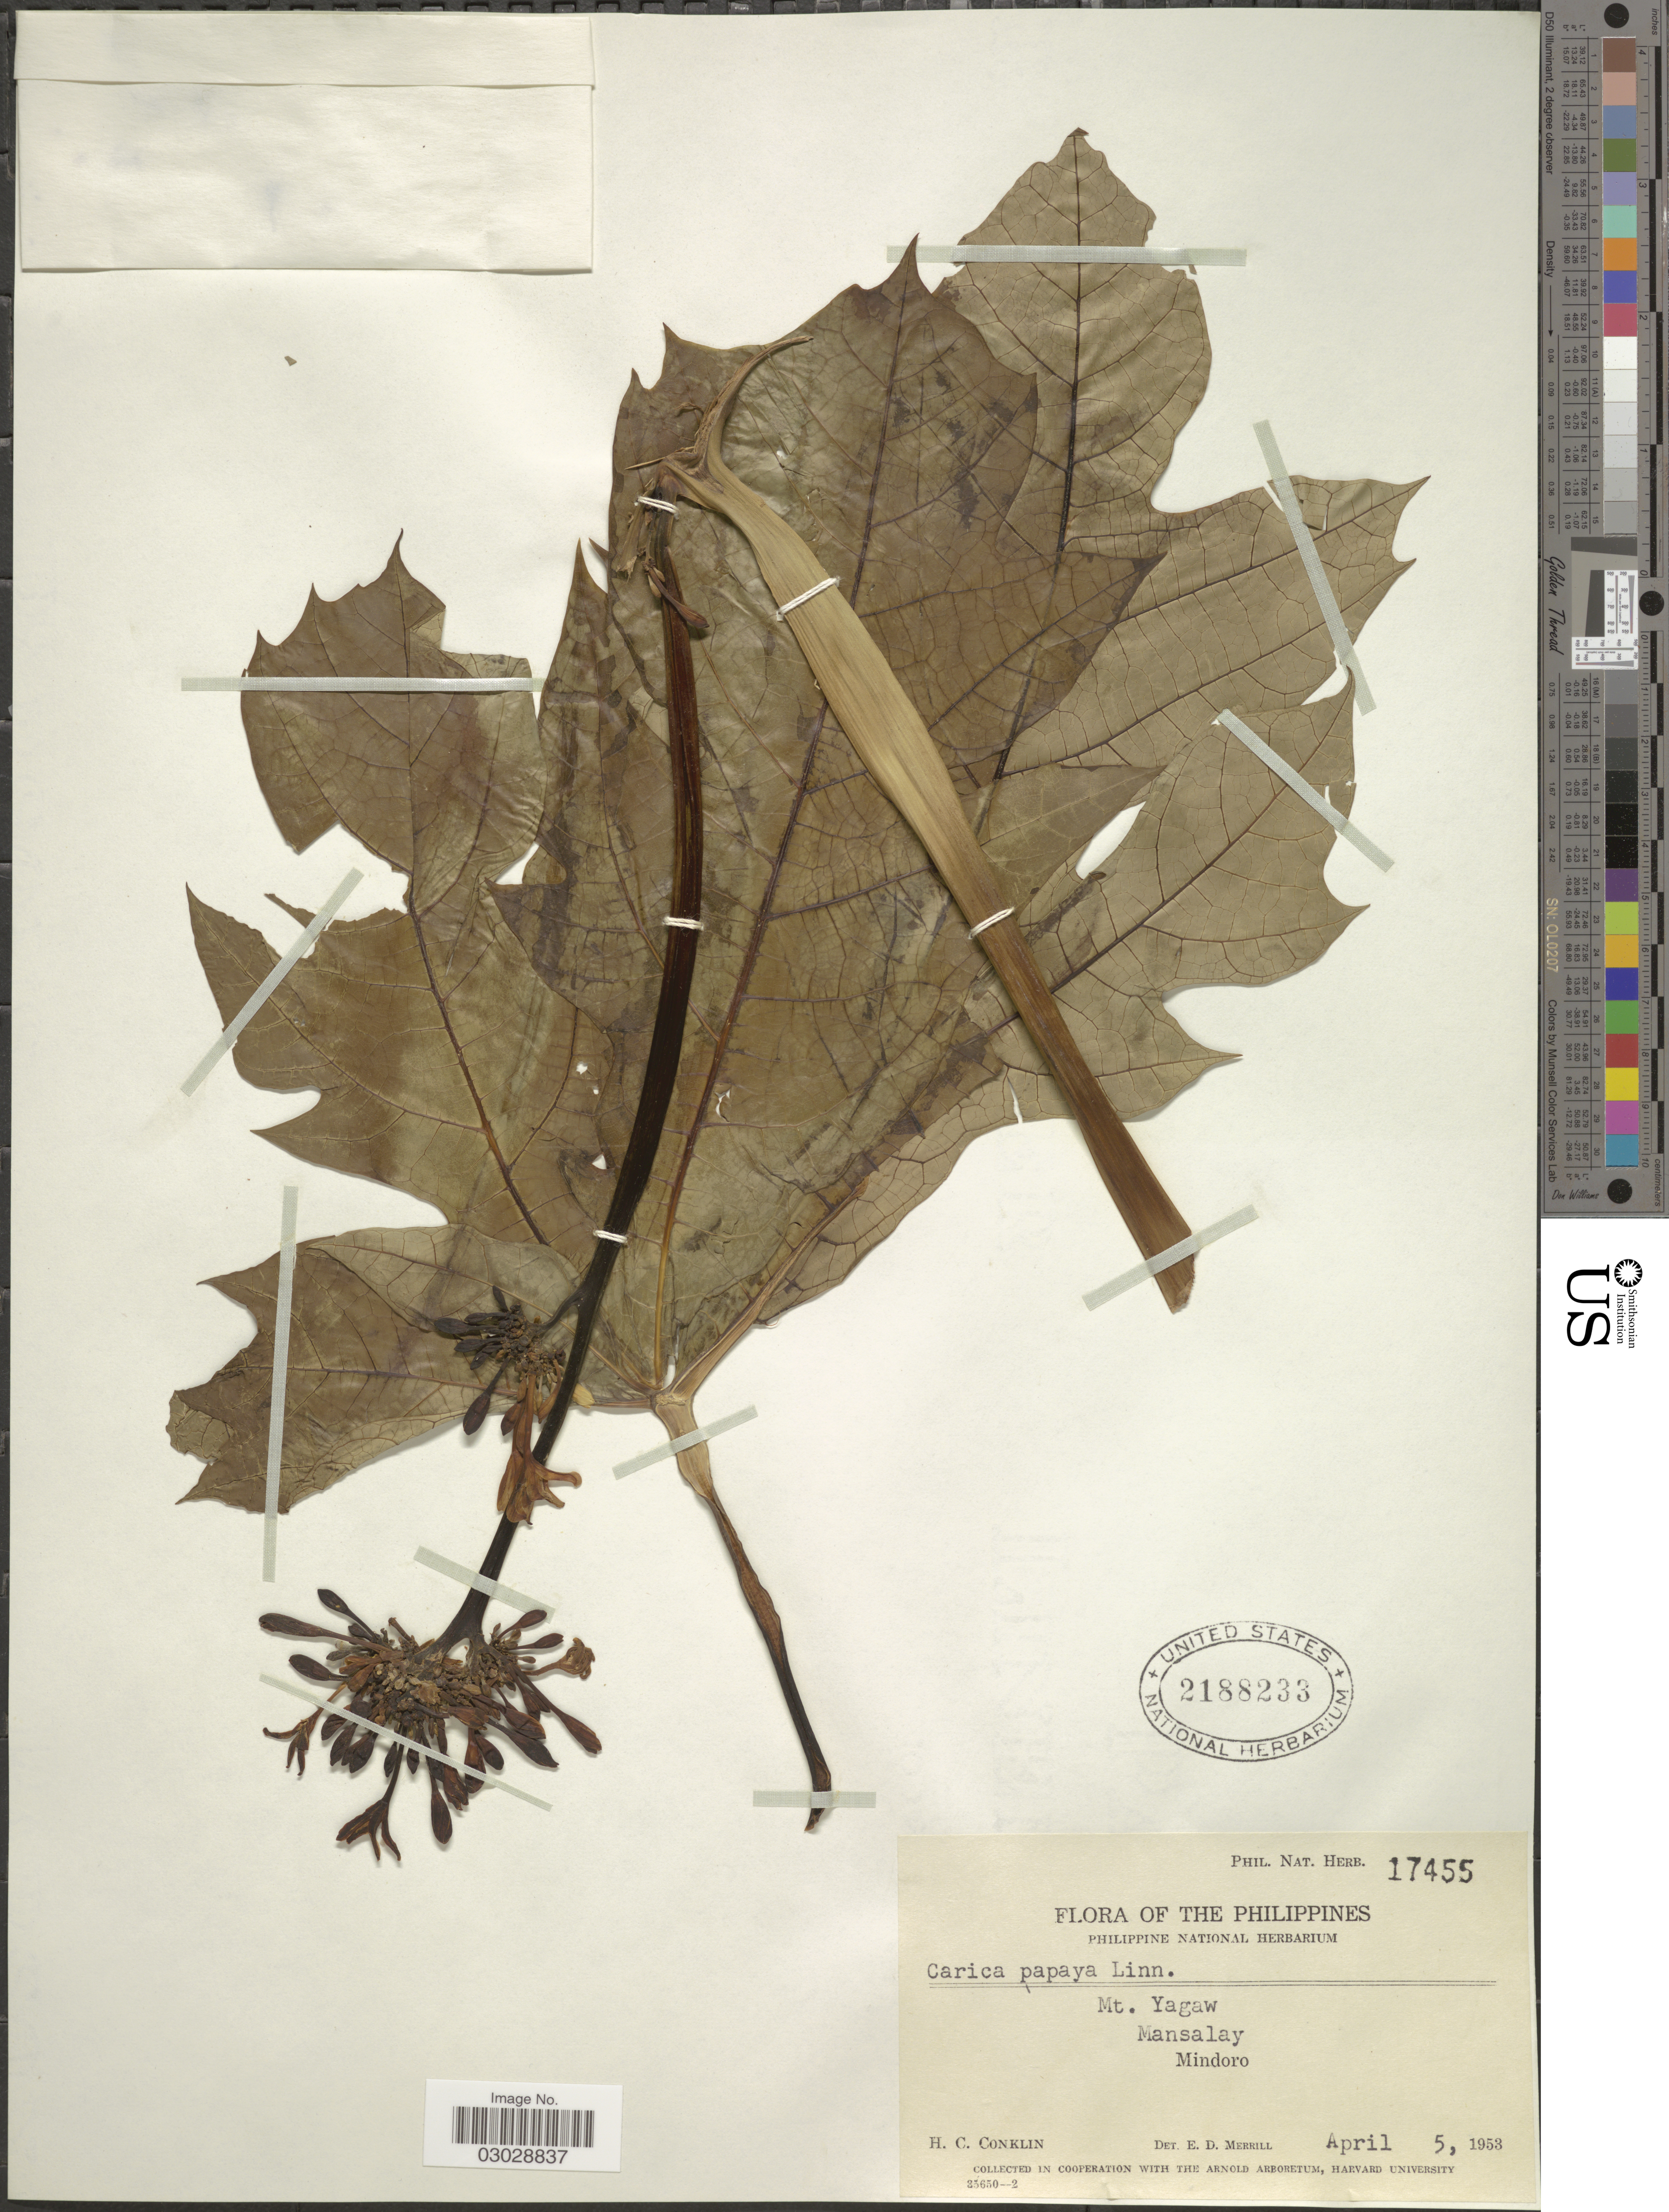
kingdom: Plantae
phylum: Tracheophyta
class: Magnoliopsida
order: Brassicales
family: Caricaceae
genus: Carica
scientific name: Carica papaya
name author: L.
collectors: H. Conklin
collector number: Phil. Nat. Herb. 17455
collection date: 1953-04-05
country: Philippines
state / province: Mimaropa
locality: Mt. Yagaw. Mansalay. Mindoro.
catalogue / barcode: US 2188233